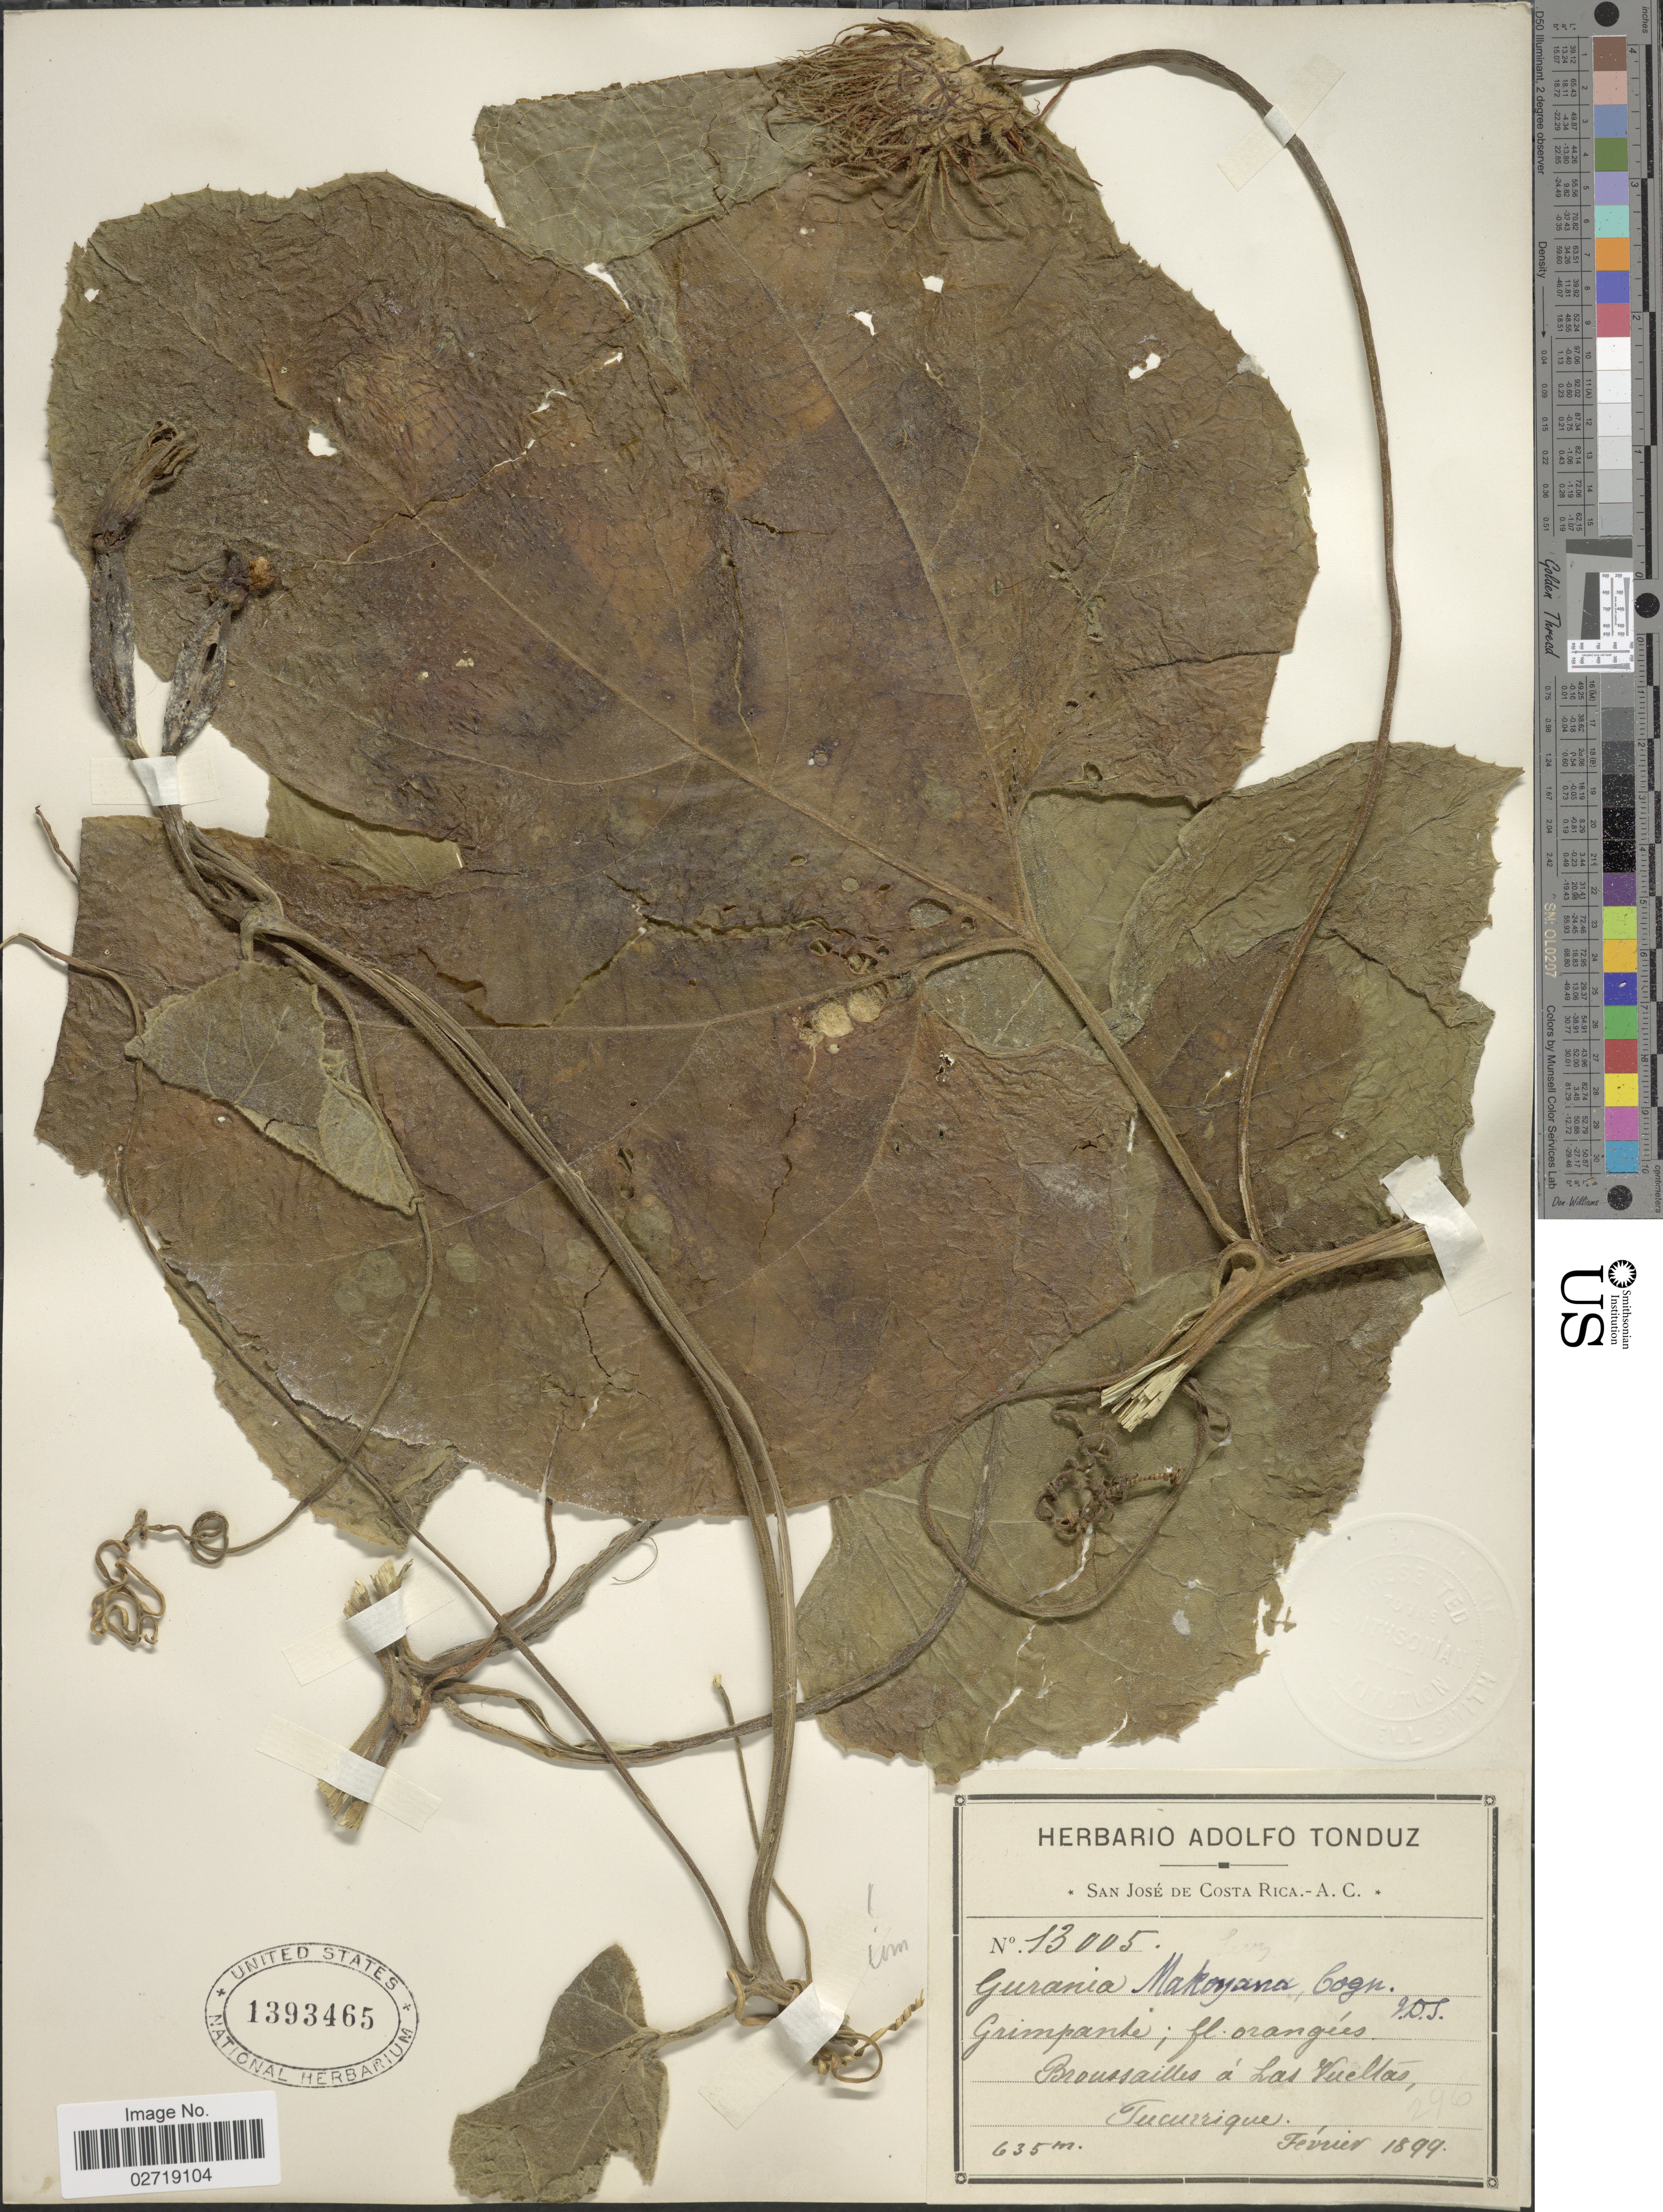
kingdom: Plantae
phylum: Tracheophyta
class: Magnoliopsida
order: Cucurbitales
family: Cucurbitaceae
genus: Gurania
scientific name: Gurania makoyana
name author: (Lem.) Cogn.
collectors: ex Herb. Adolfo Tonduz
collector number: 13005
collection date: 1899-02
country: Costa Rica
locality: Broussailles a Las Vueltas, Tucurrique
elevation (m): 635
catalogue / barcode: US 1393465